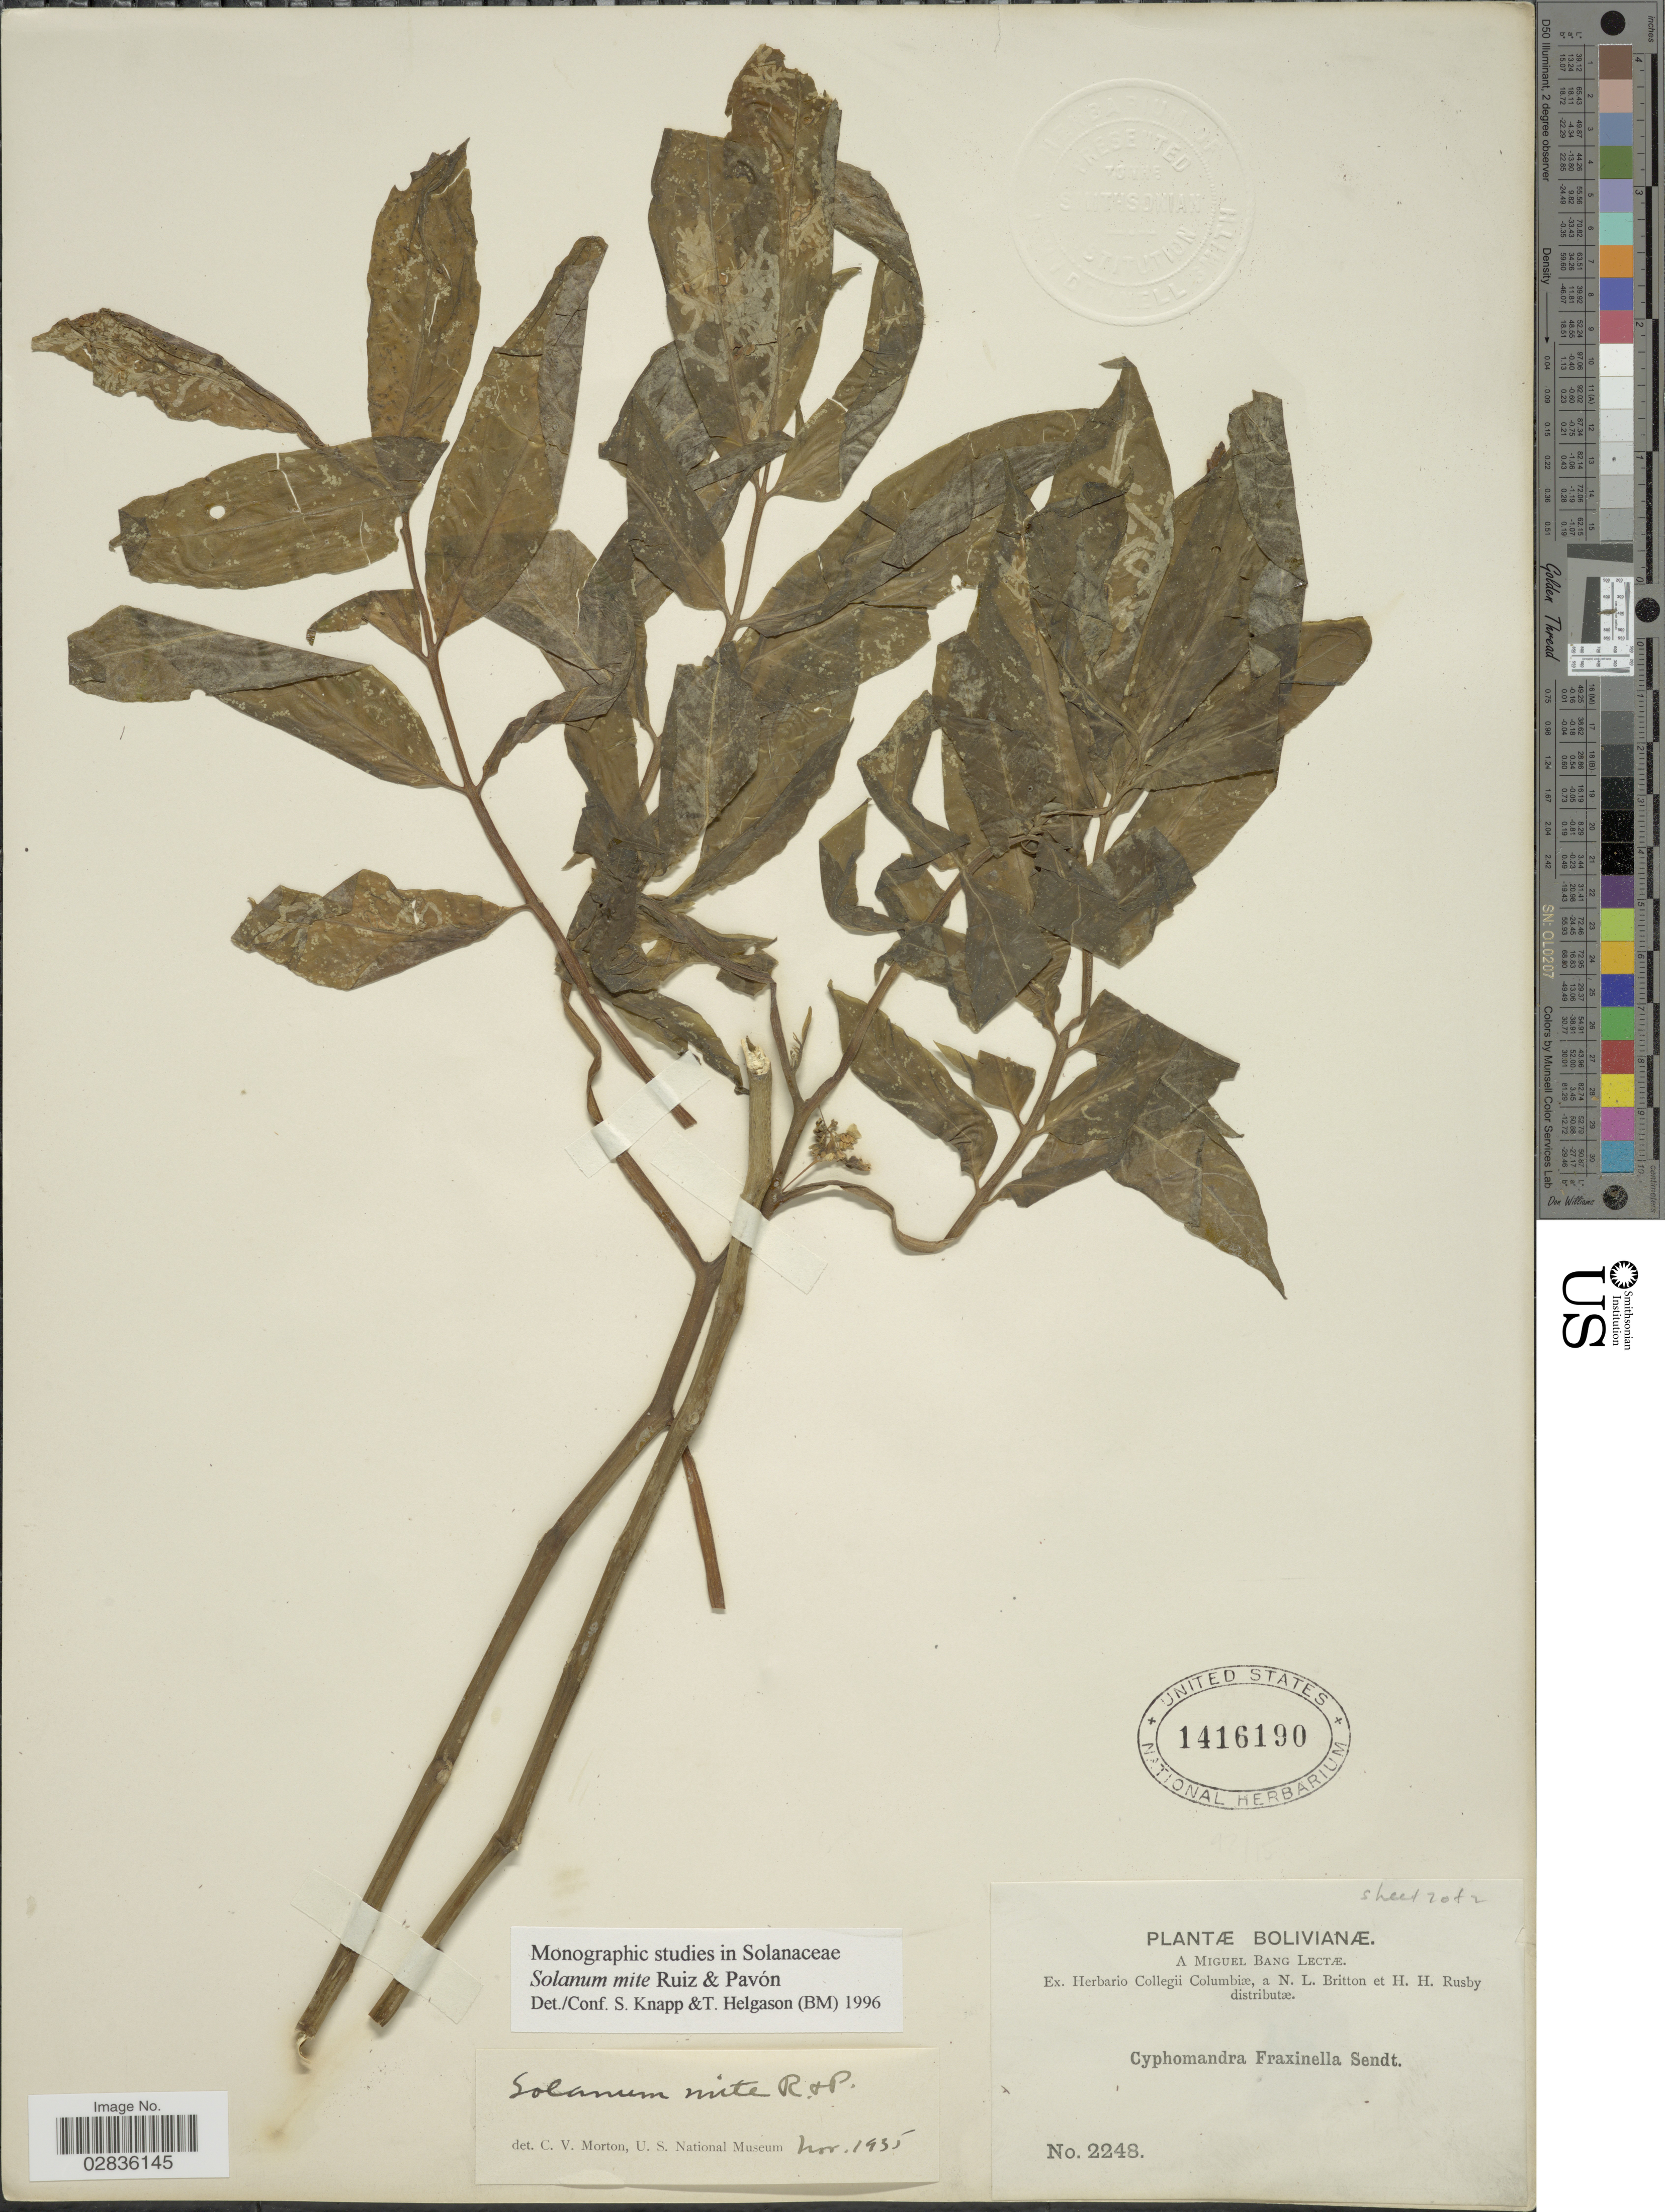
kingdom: Plantae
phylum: Tracheophyta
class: Magnoliopsida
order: Solanales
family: Solanaceae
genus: Solanum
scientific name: Solanum mite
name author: Ruiz & Pav.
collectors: M. Bang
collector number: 2248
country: Bolivia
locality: Bolivianæ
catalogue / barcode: US 1416190